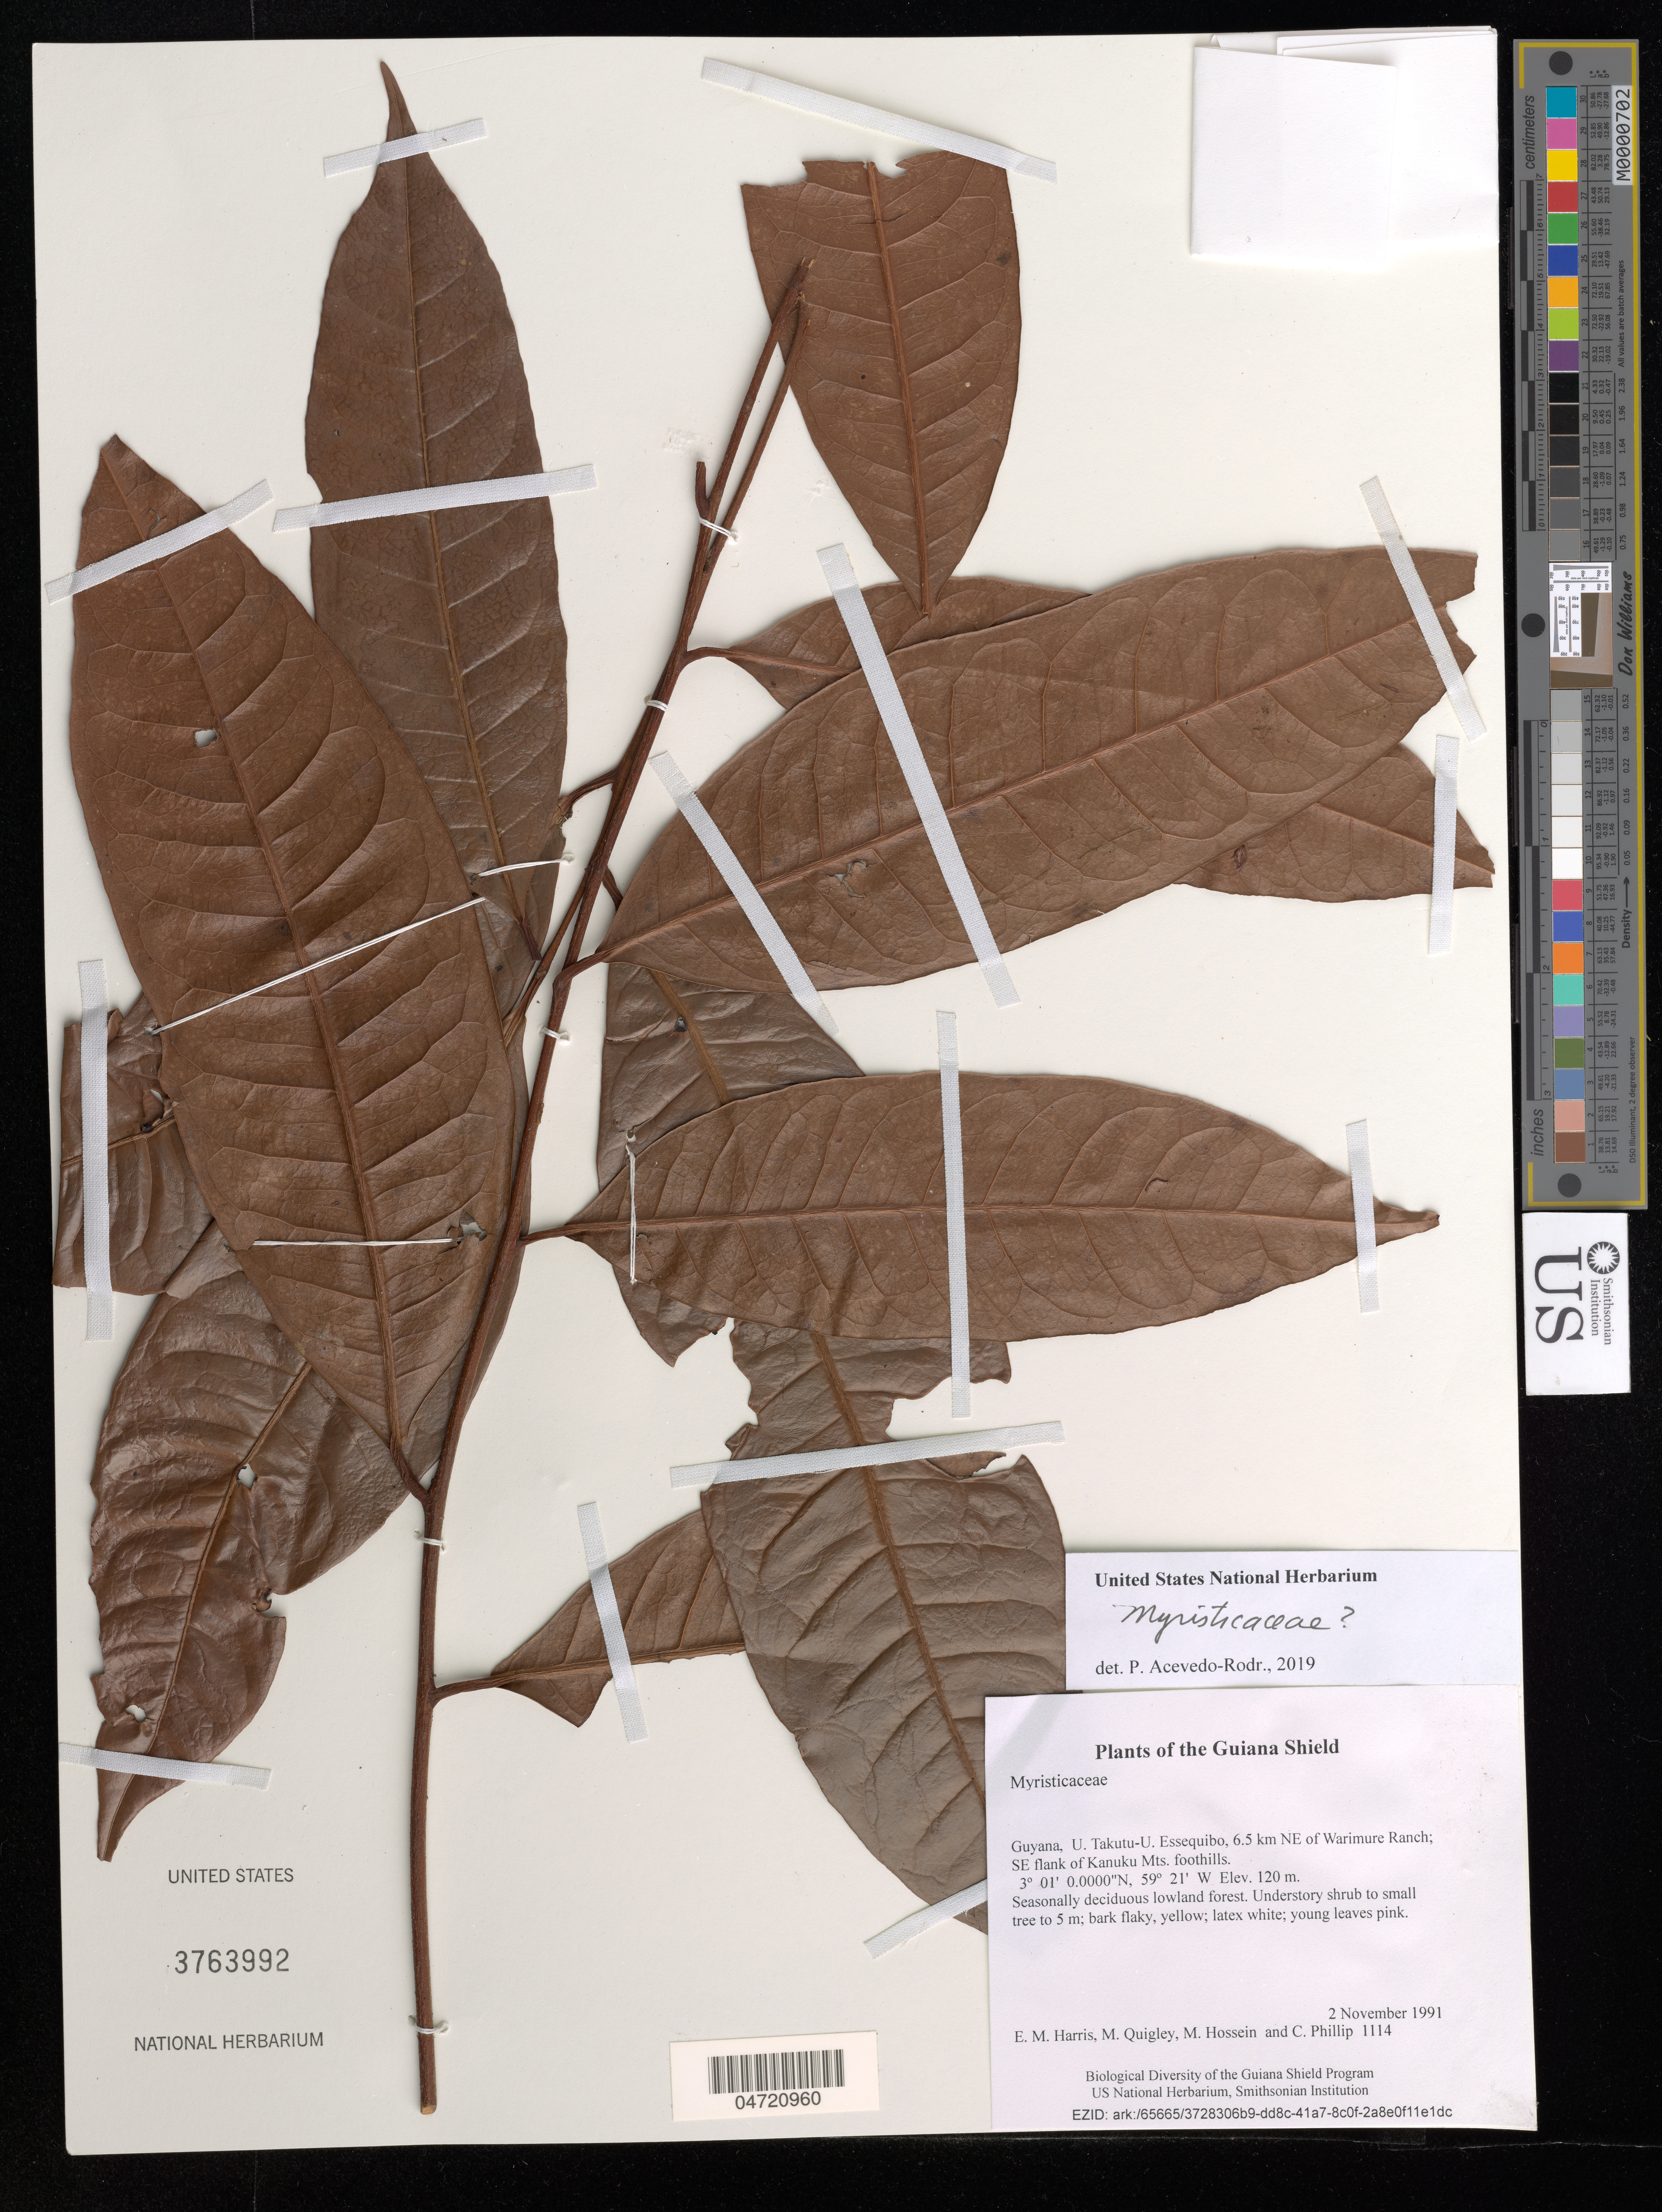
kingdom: Plantae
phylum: Tracheophyta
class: Magnoliopsida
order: Magnoliales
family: Myristicaceae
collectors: E. M. Harris, M. Quigley, M. Hossein & C. Phillip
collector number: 1114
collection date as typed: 2 November 1991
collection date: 1991-11-02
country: Guyana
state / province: U. Takutu-U. Essequibo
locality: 6.5 km NE of Warimure Ranch; SE flank of Kanuku Mts. foothills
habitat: Seasonally deciduous lowland forest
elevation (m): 120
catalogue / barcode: US 3763992